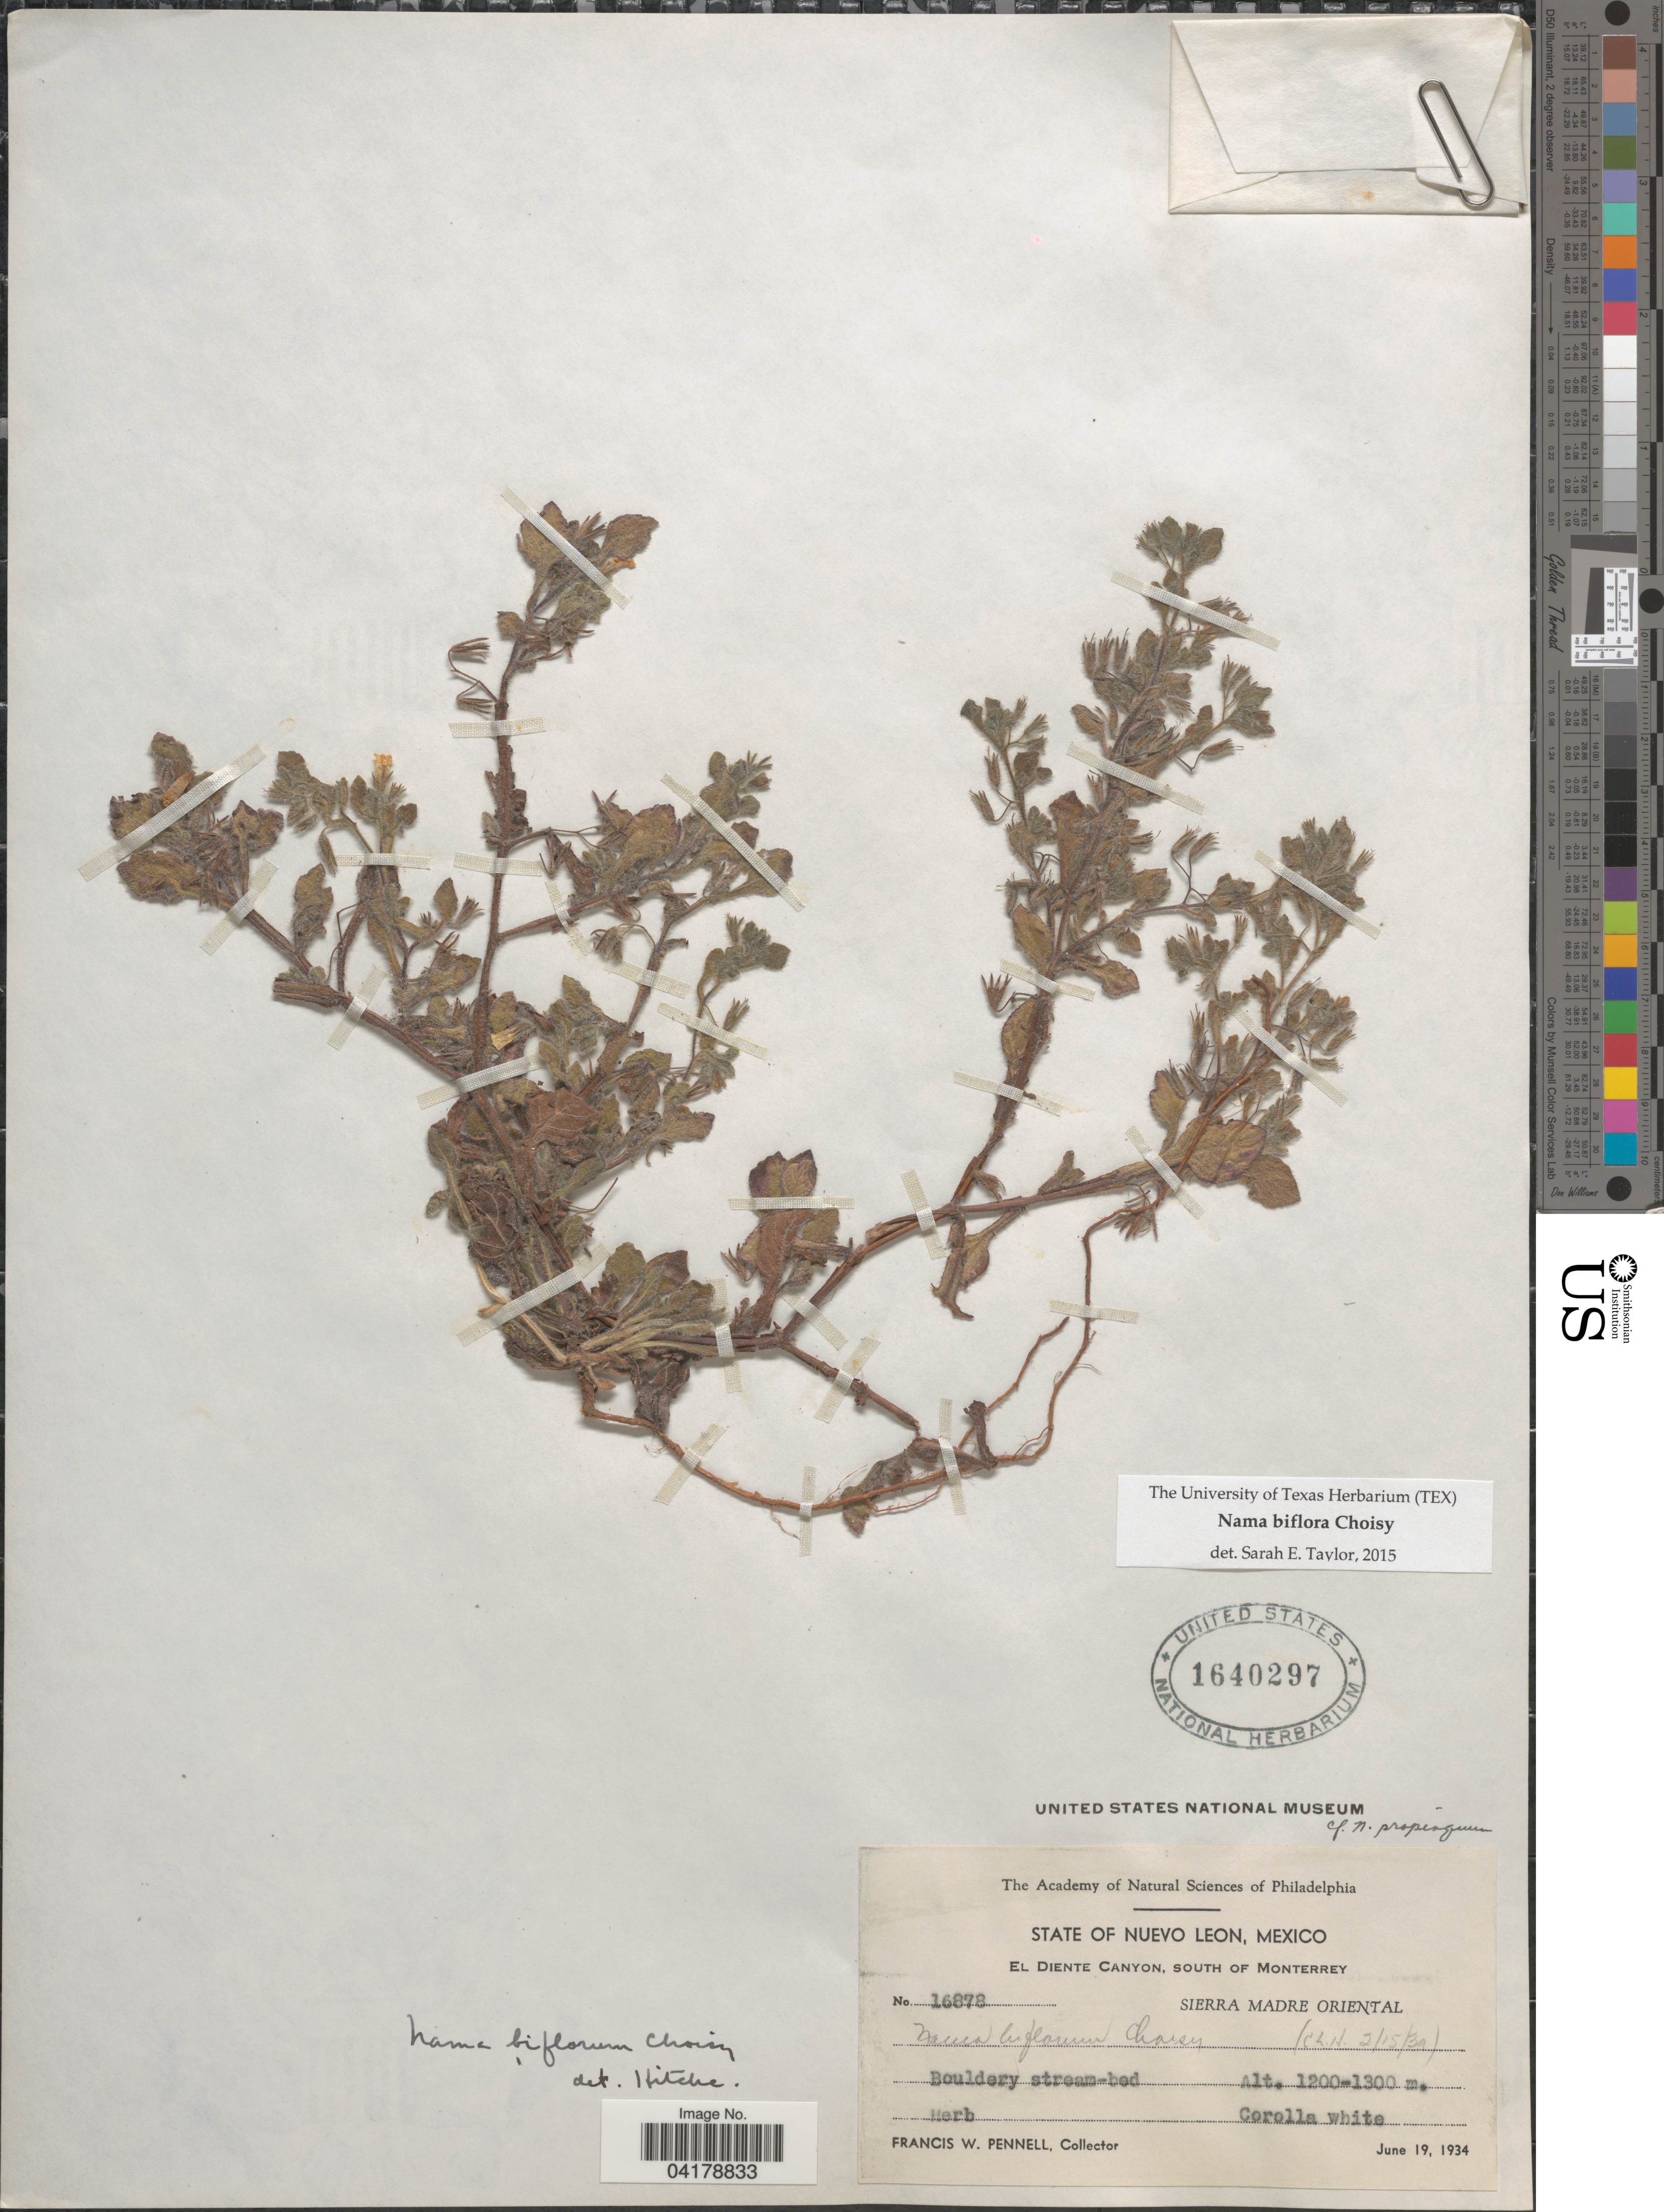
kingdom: Plantae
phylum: Tracheophyta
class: Magnoliopsida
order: Boraginales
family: Namaceae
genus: Nama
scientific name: Nama biflora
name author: Choisy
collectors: F. W. Pennell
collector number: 16878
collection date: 1934-06-19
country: Mexico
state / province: Nuevo León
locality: El Diente Canyon, South of Monterrey. Sierra Madre Oriental.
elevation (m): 1200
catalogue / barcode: US 1640297